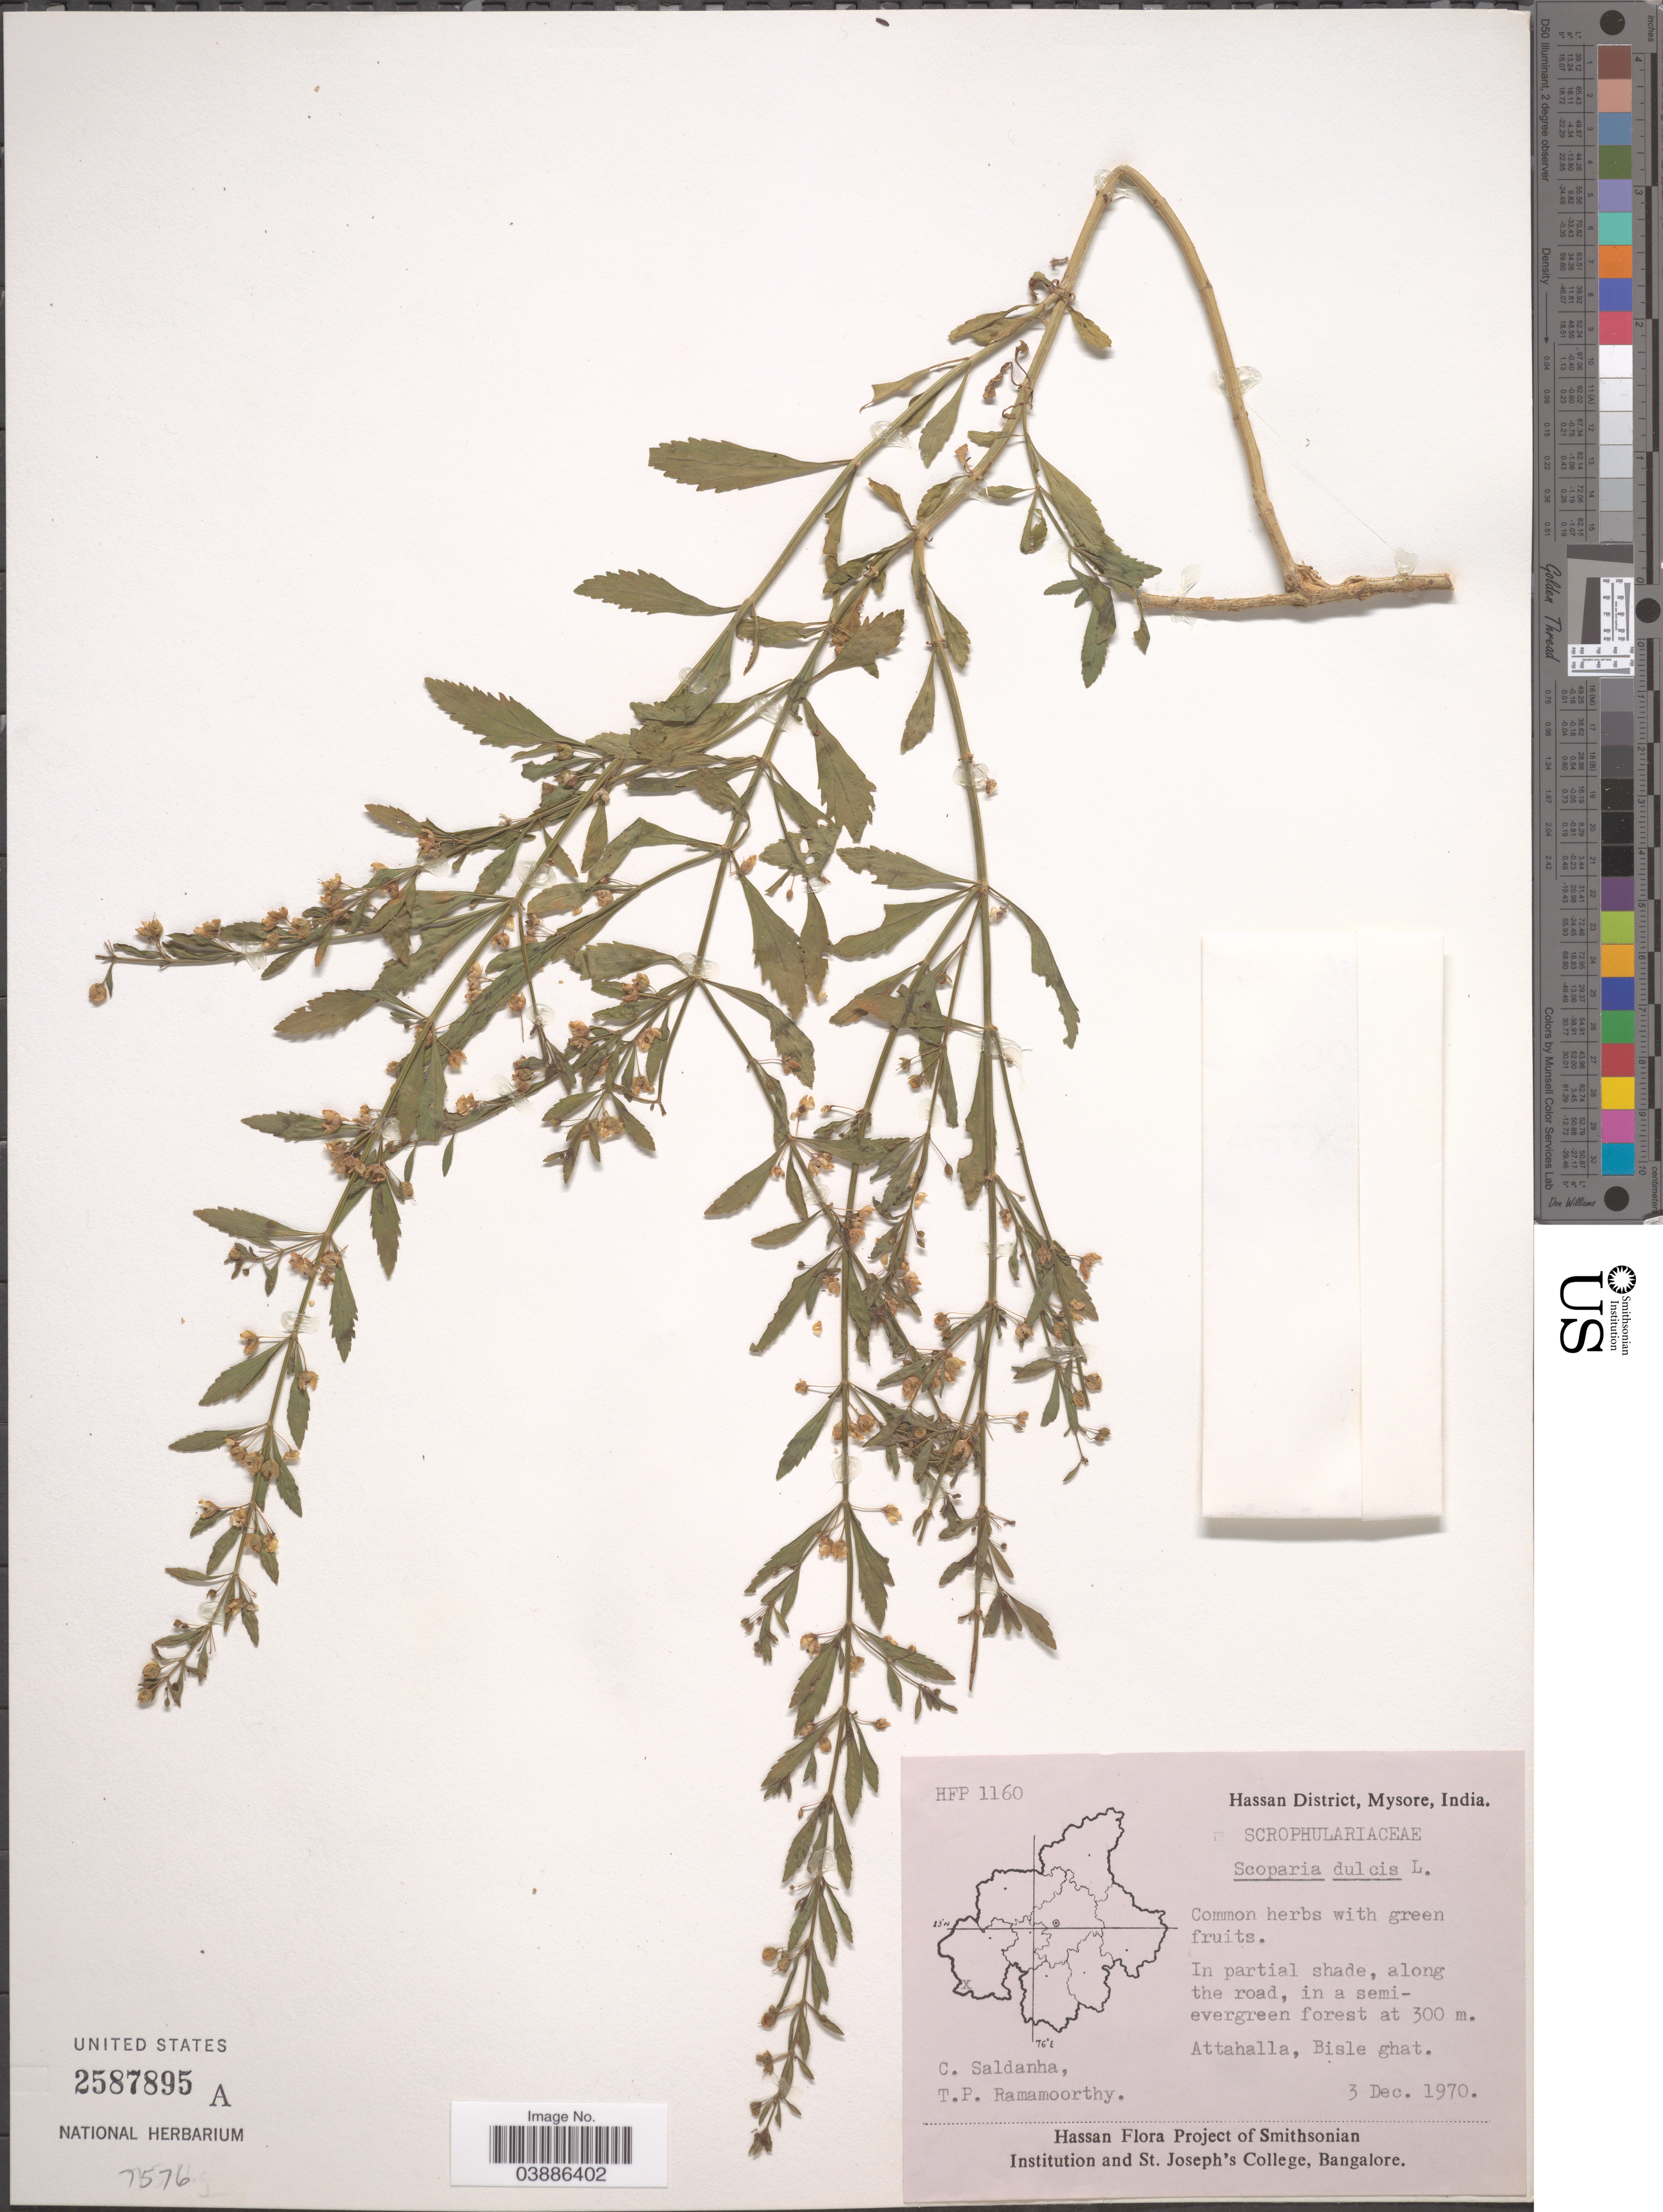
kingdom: Plantae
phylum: Tracheophyta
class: Magnoliopsida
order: Lamiales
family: Plantaginaceae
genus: Scoparia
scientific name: Scoparia dulcis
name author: L.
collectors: C. Saldanha & T. P. Ramamoorthy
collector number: HFP1160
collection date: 1970-12-03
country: India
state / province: Karnataka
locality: Hassan District, Mysore. Attahalla, Bisle ghat.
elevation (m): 300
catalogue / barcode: US 2587895A